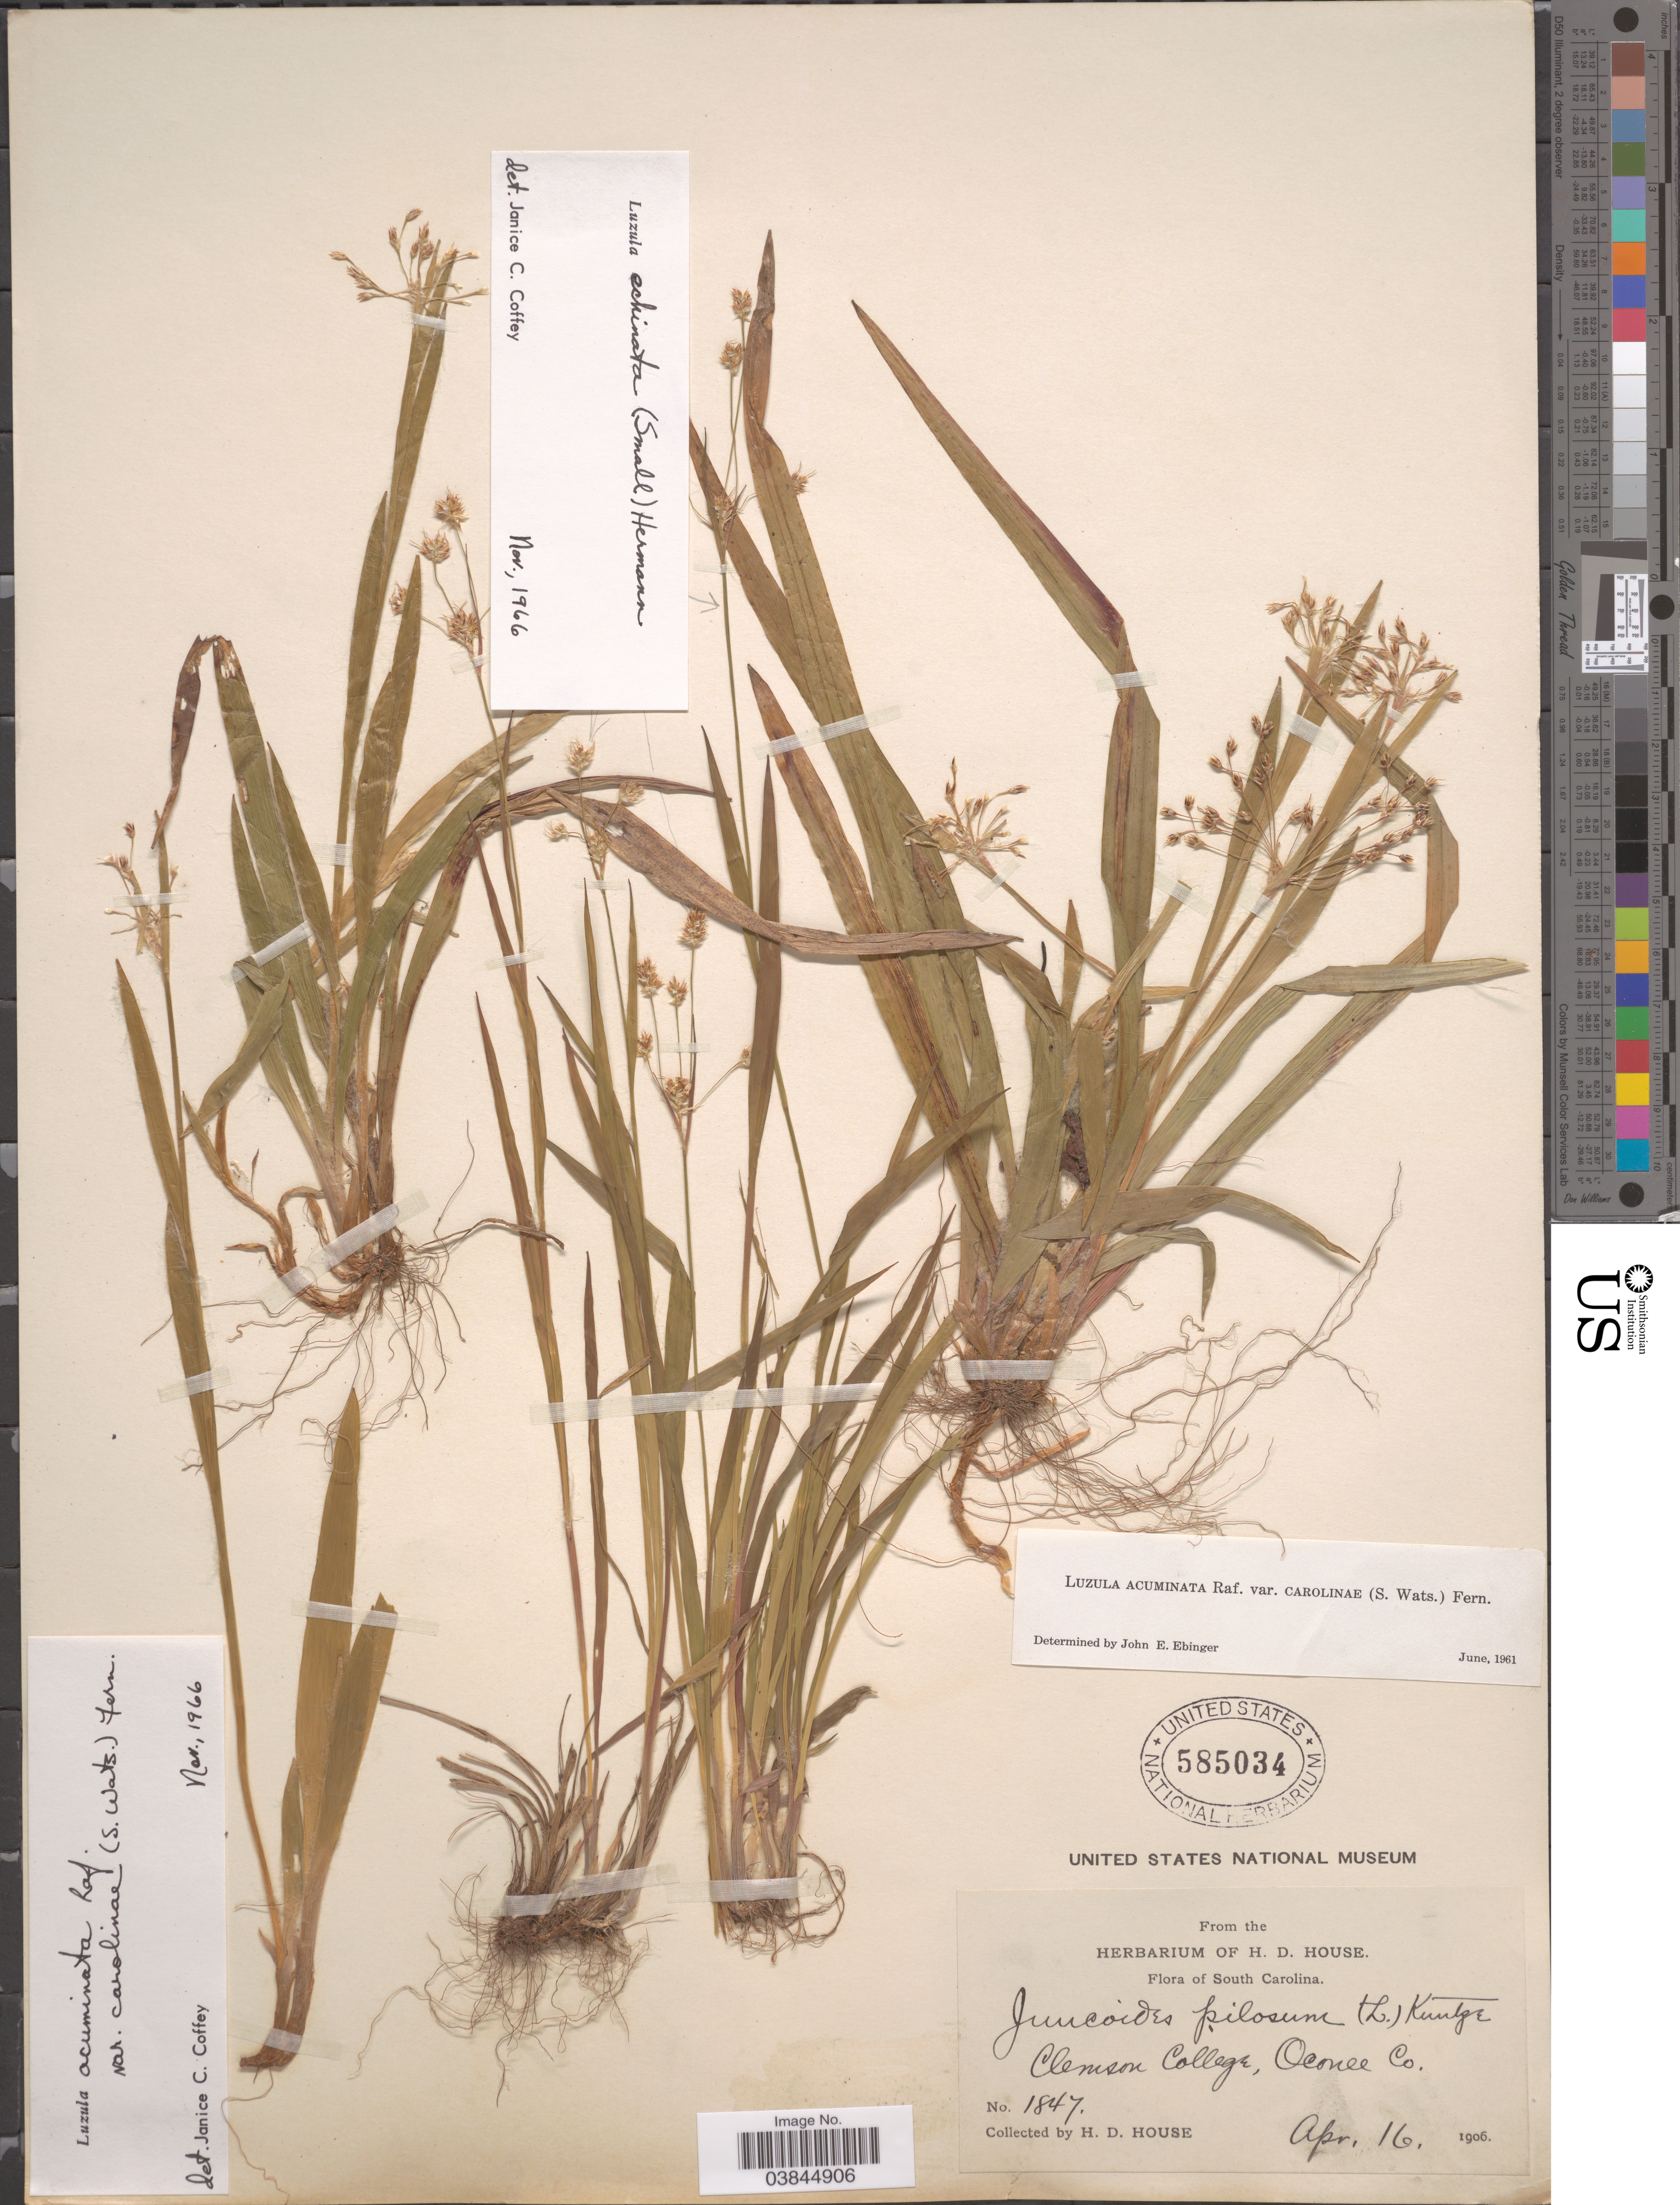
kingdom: Plantae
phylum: Tracheophyta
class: Liliopsida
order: Poales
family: Juncaceae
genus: Luzula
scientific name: Luzula acuminata var. carolinae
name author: (S. Watson) Fernald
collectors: H. D. House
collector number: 1847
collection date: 1906-04-16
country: United States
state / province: South Carolina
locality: Clemens College, Oconee Co.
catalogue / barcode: US 585034